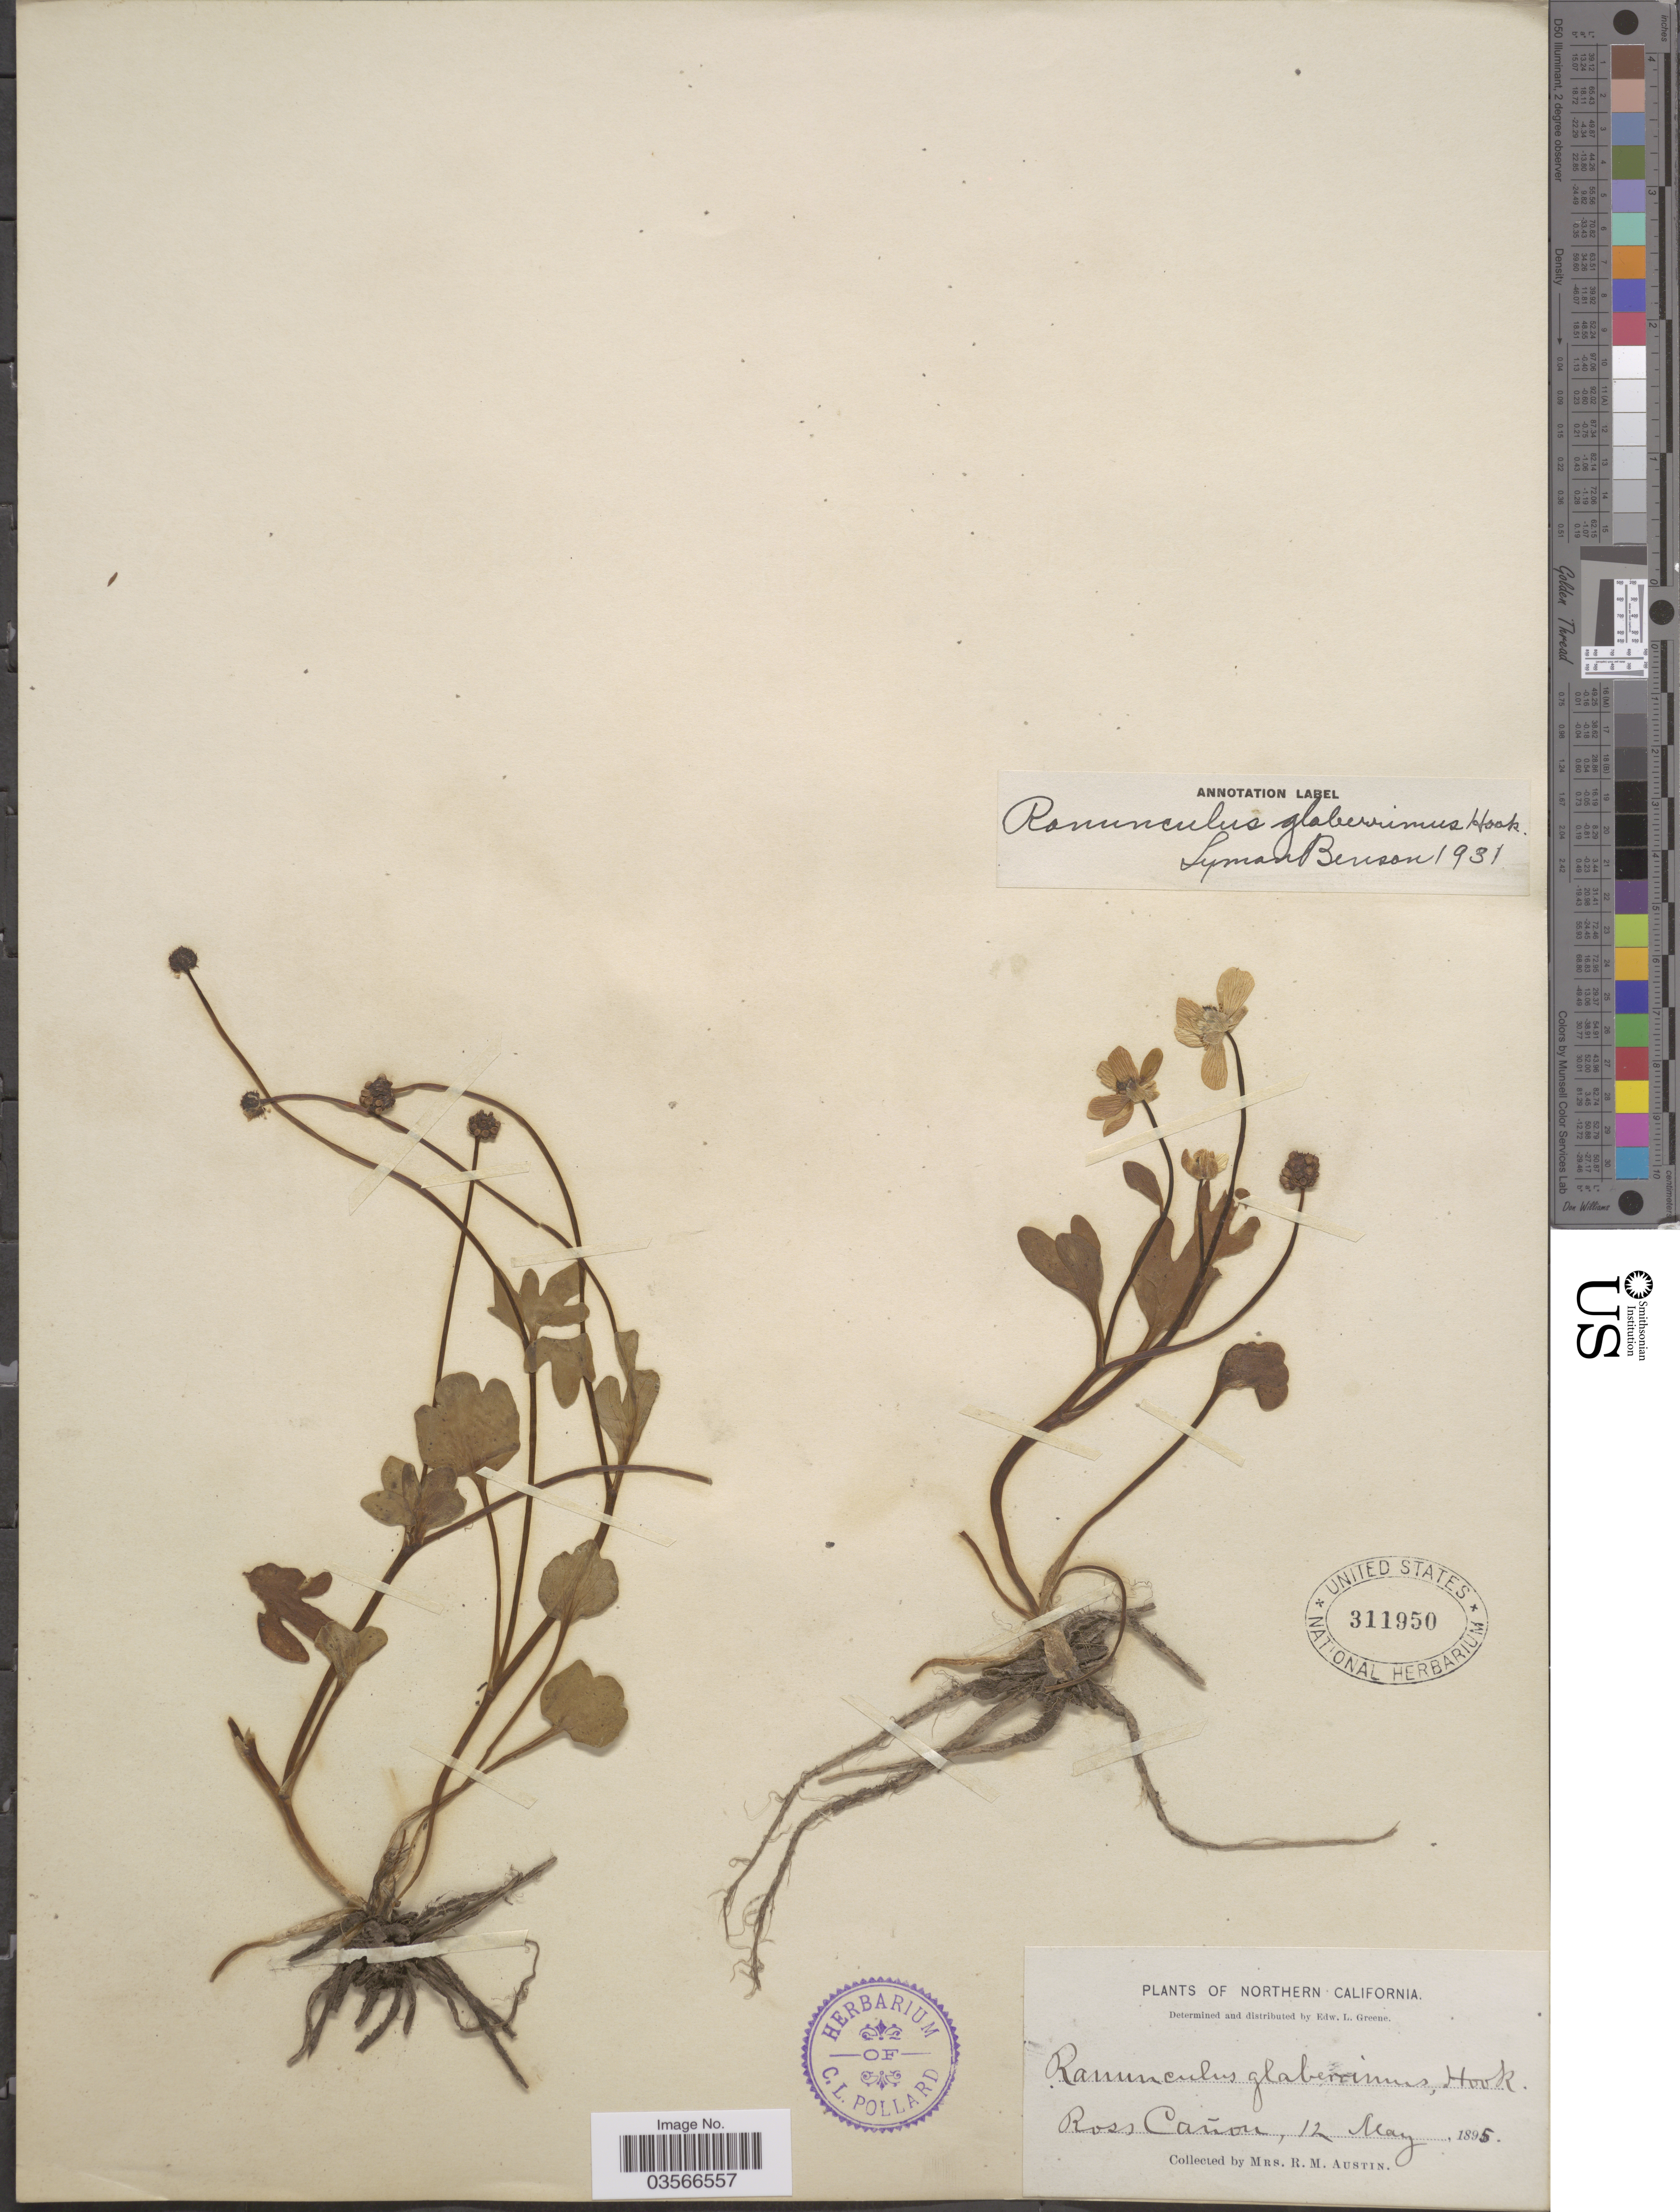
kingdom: Plantae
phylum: Tracheophyta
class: Magnoliopsida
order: Ranunculales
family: Ranunculaceae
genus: Ranunculus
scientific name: Ranunculus glaberrimus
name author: Hook.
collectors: R. Austin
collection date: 1895-05-12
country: United States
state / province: California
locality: Northern California. Ross Cañon.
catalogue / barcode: US 311950